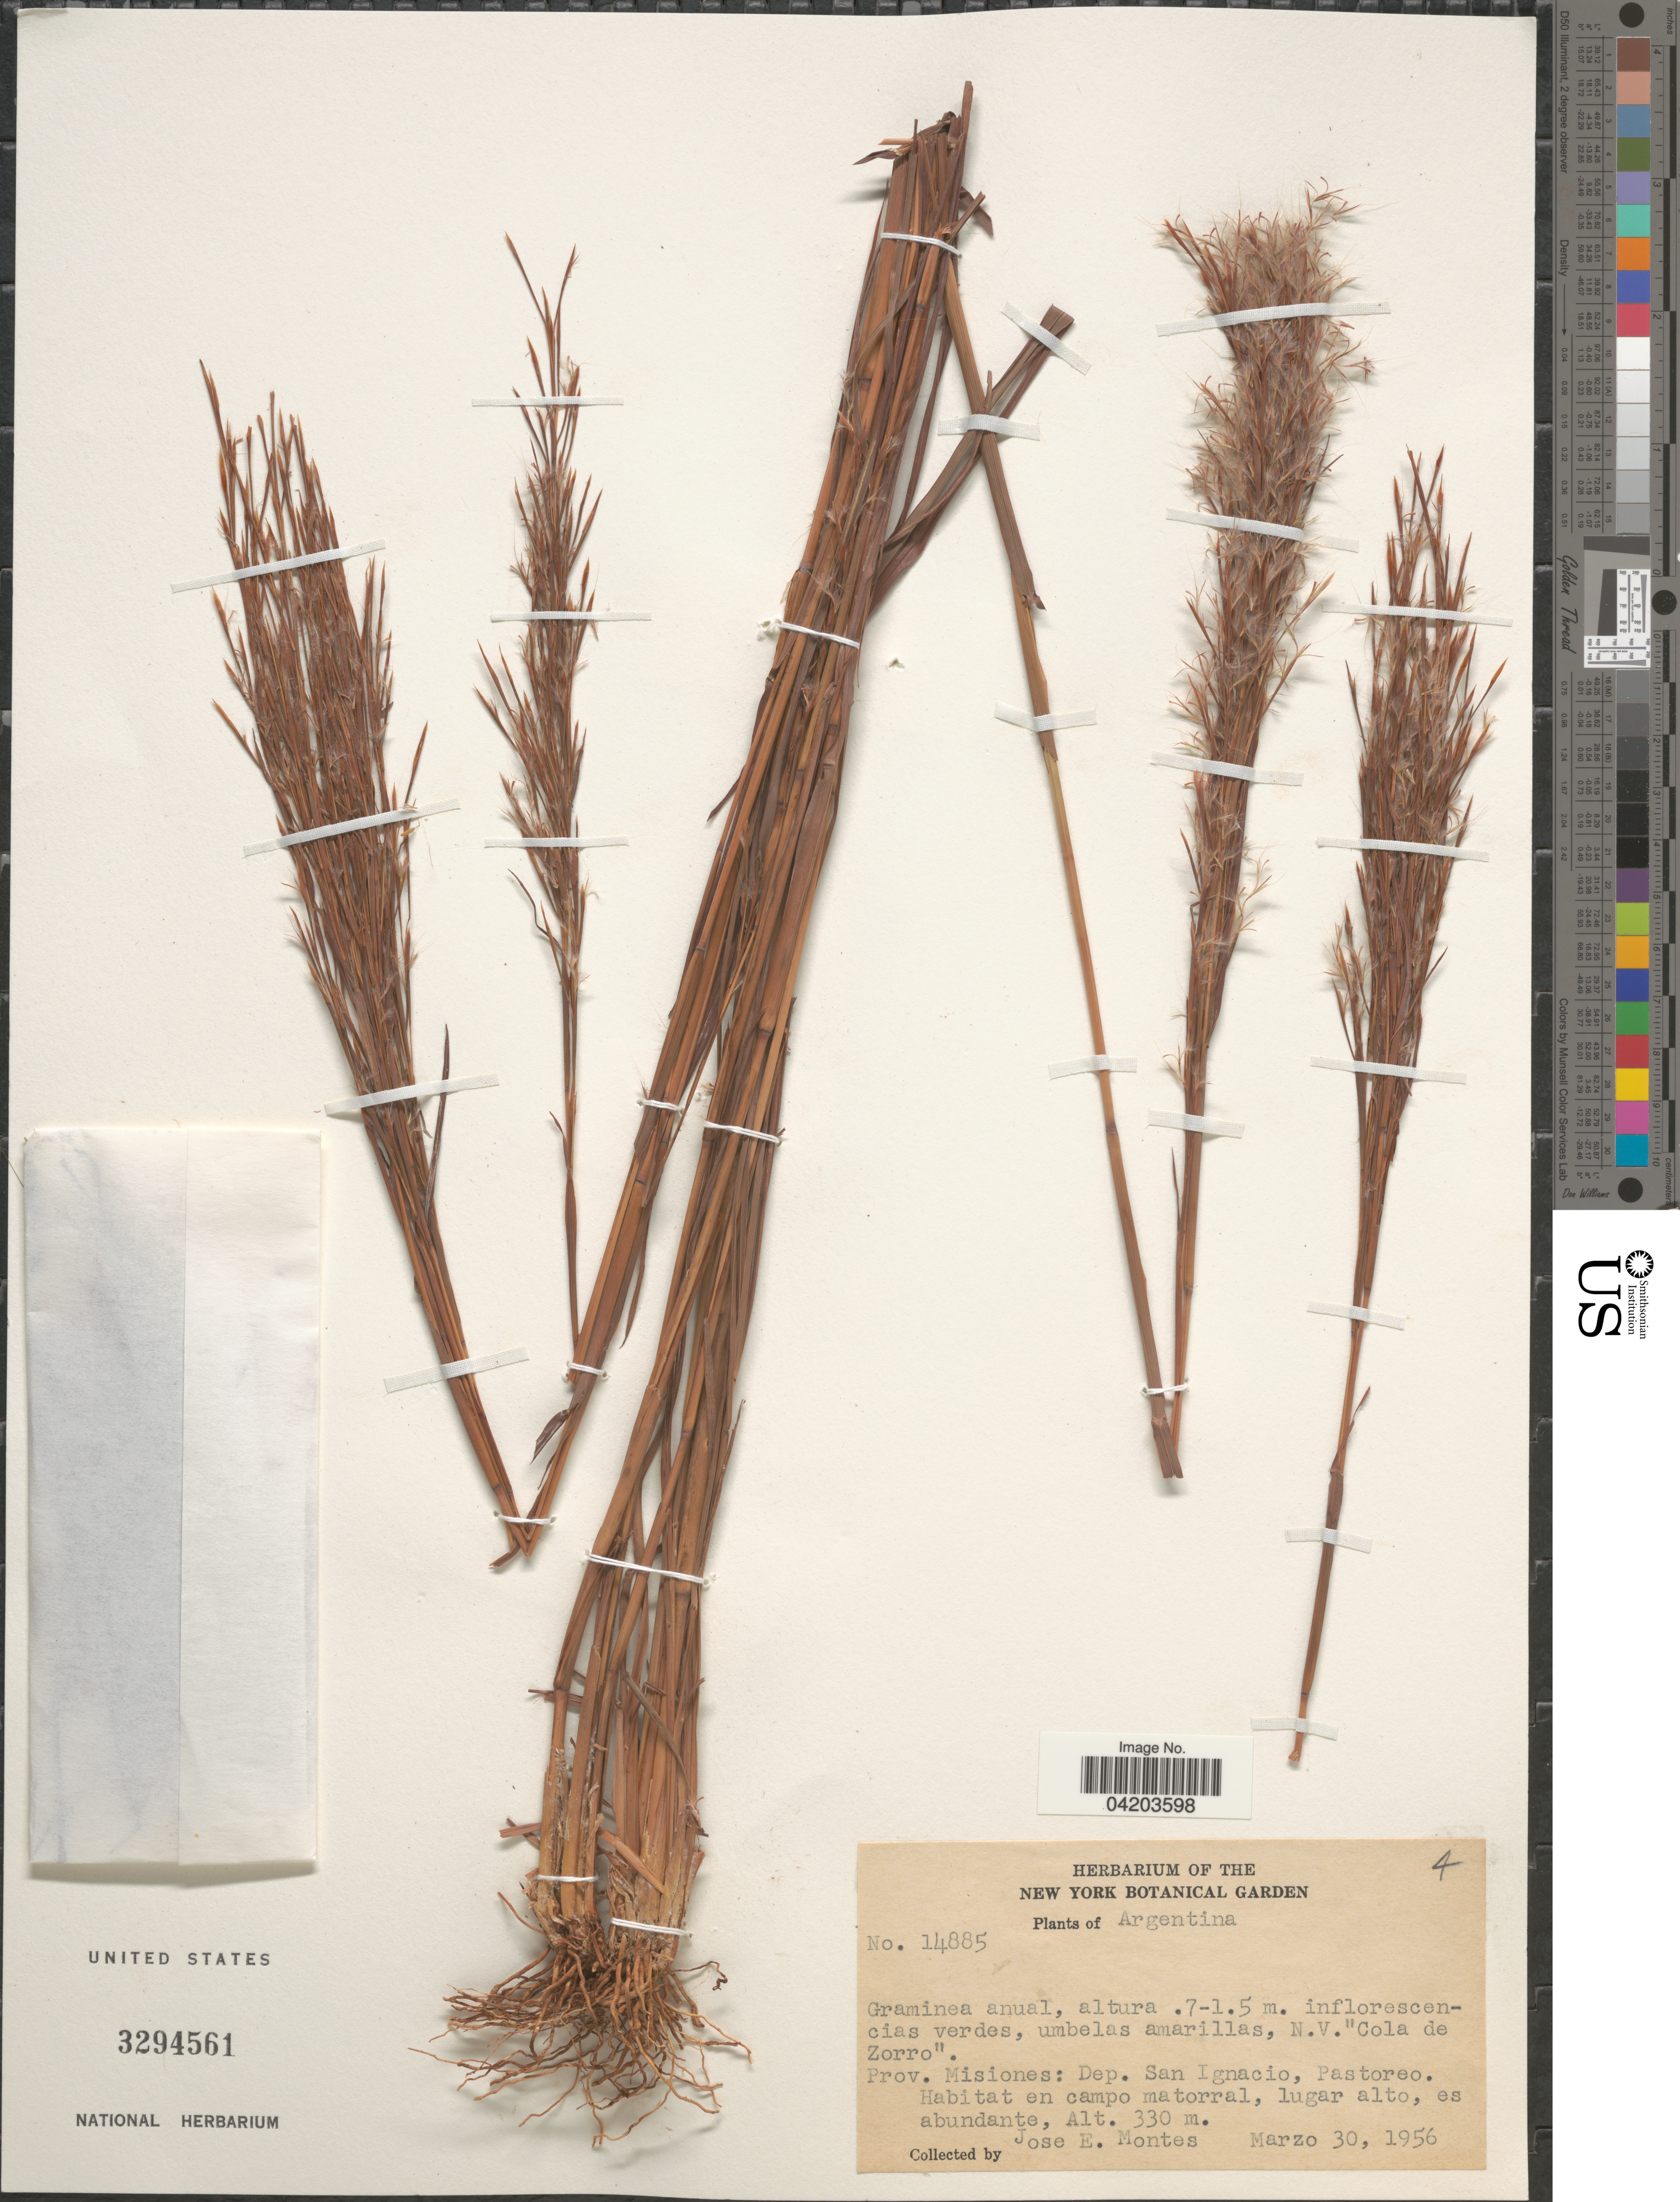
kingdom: Plantae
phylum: Tracheophyta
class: Liliopsida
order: Poales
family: Poaceae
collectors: J. E. Montes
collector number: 14885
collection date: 1956-03-30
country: Argentina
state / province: Misiones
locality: Dep. San Ignacio, Pastoreo.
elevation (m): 330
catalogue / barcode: US 3294561